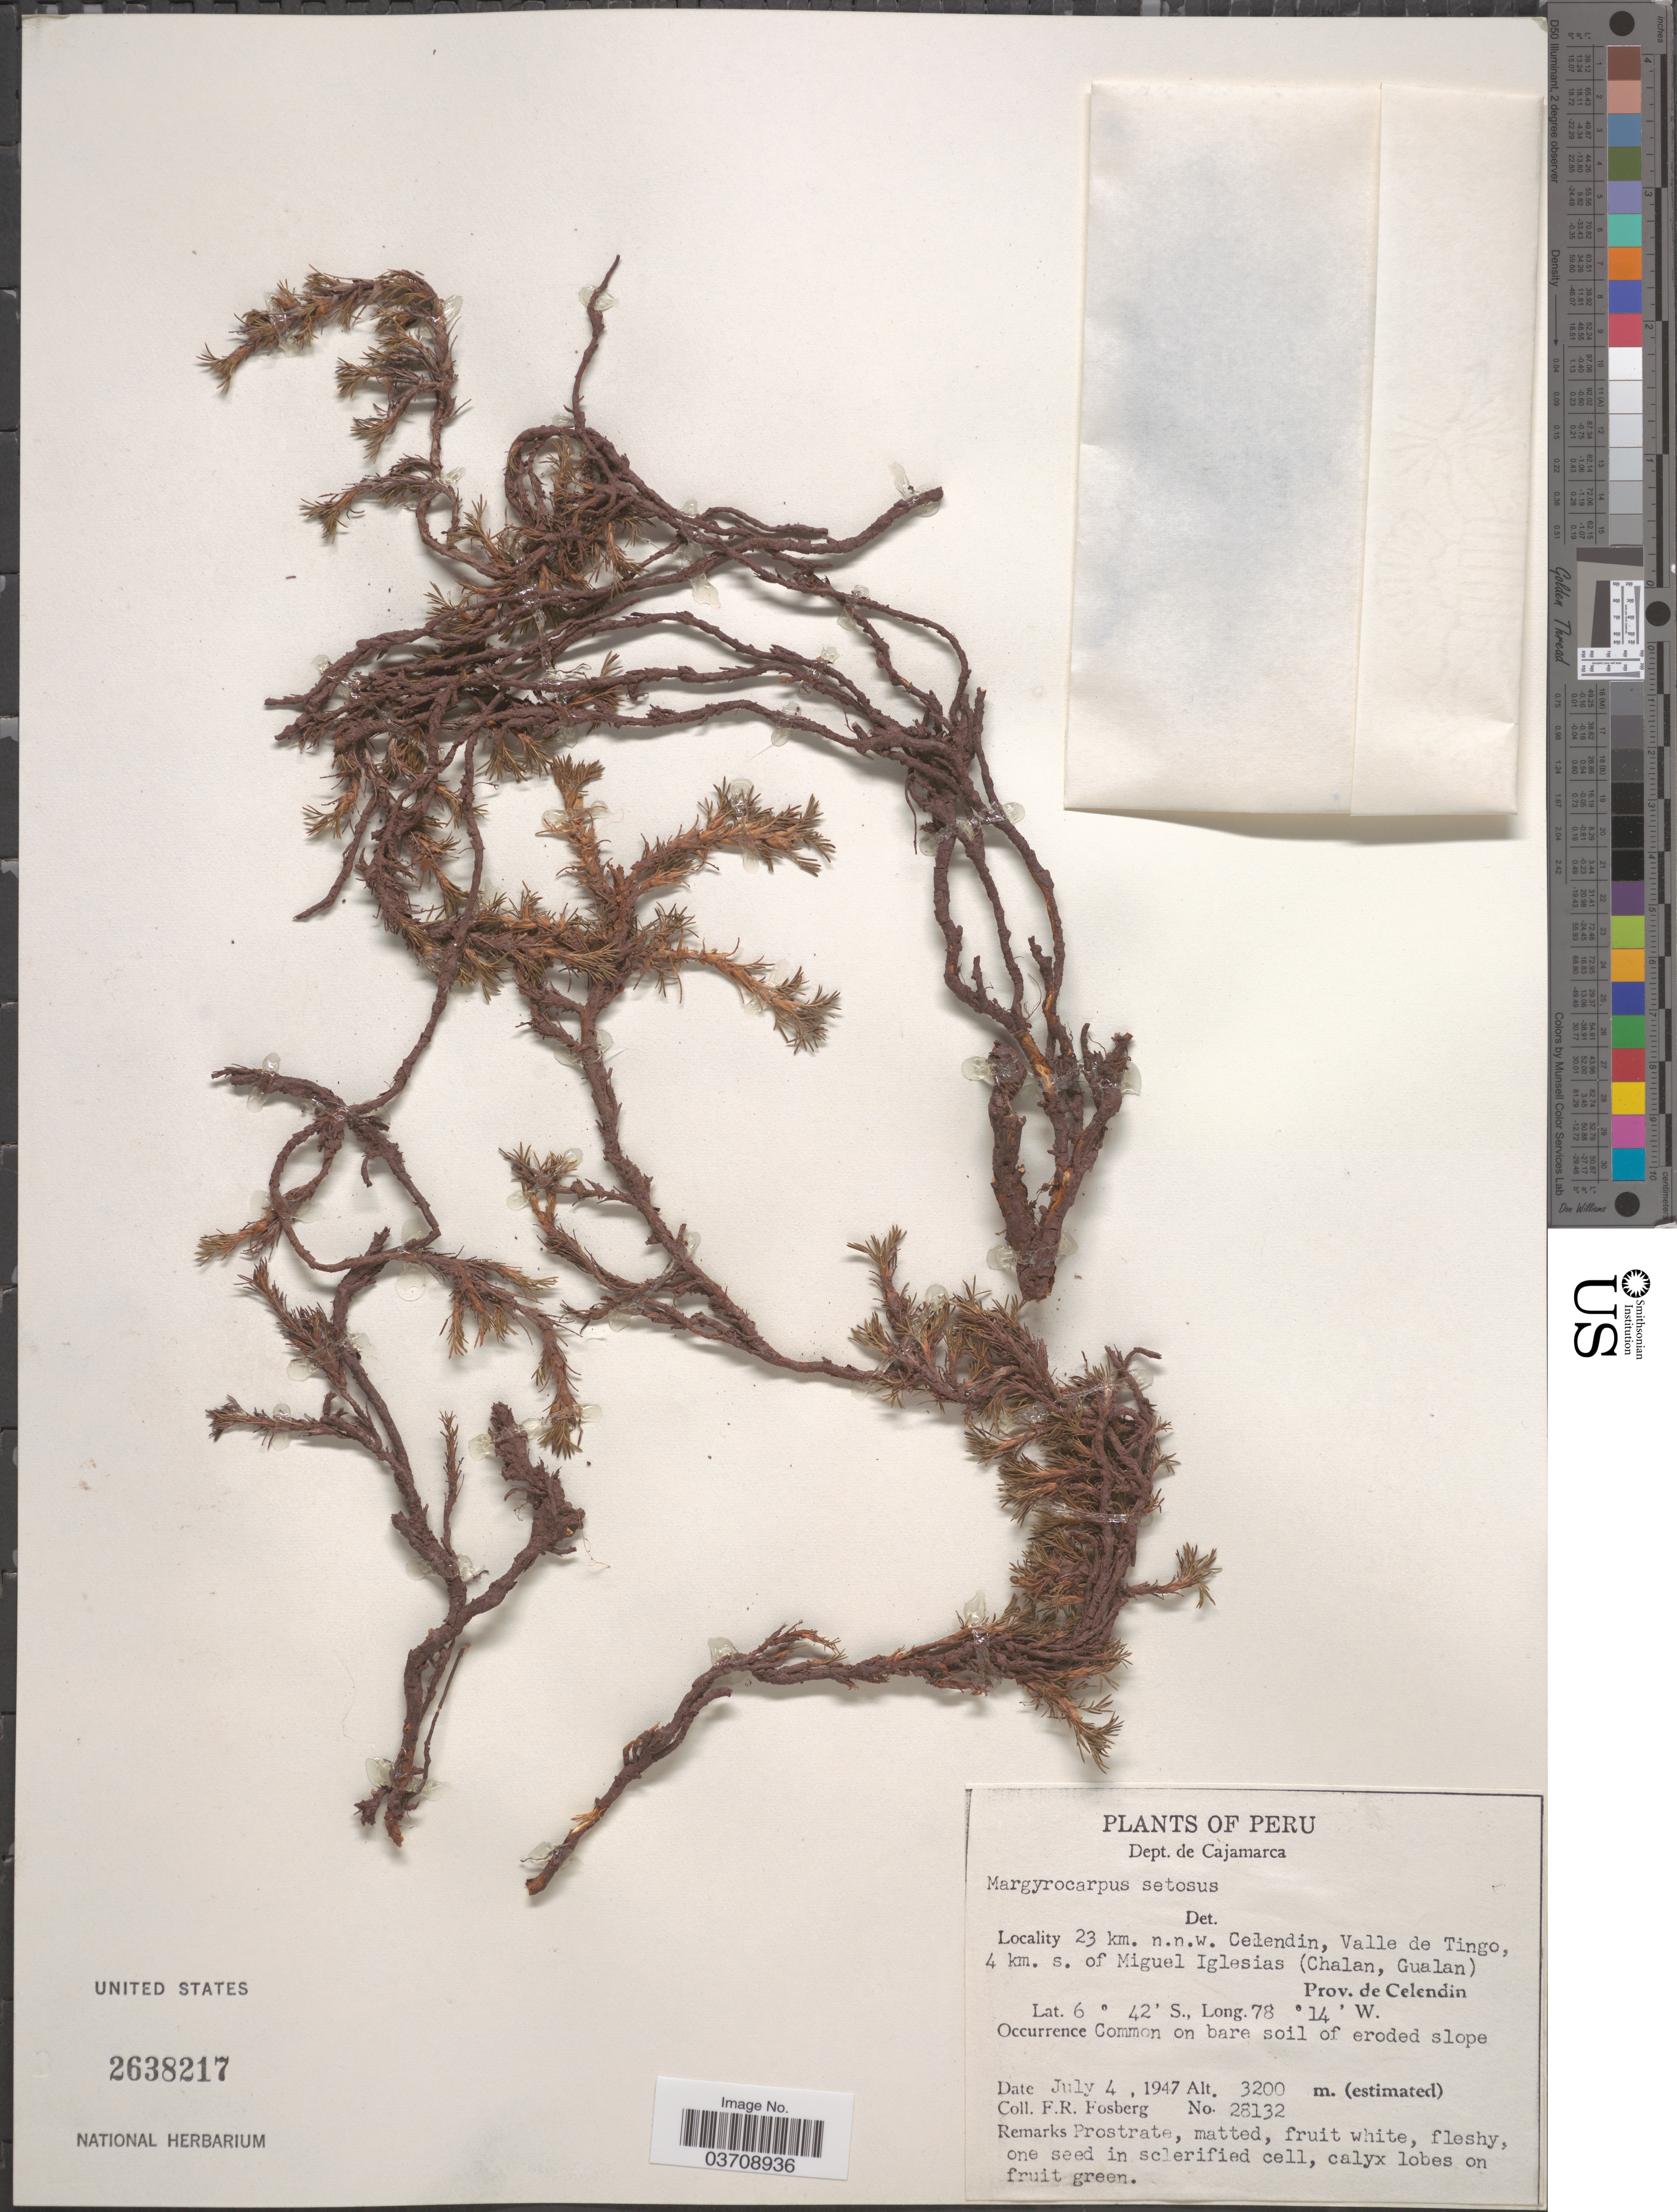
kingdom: Plantae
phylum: Tracheophyta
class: Magnoliopsida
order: Rosales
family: Rosaceae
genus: Margyricarpus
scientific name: Margyricarpus pinnatus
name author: (Lam.) Kuntze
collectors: F. R. Fosberg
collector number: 28132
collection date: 1947-07-04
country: Peru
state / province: Cajamarca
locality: Dept. de Cajamarca. 23 km. n.n.w. Celendin, Valle de Tingo, 4 km. s. of Miguel Iglesias (Chalan, Gualan). Prov. de Celendin.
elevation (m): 3200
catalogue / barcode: US 2638217